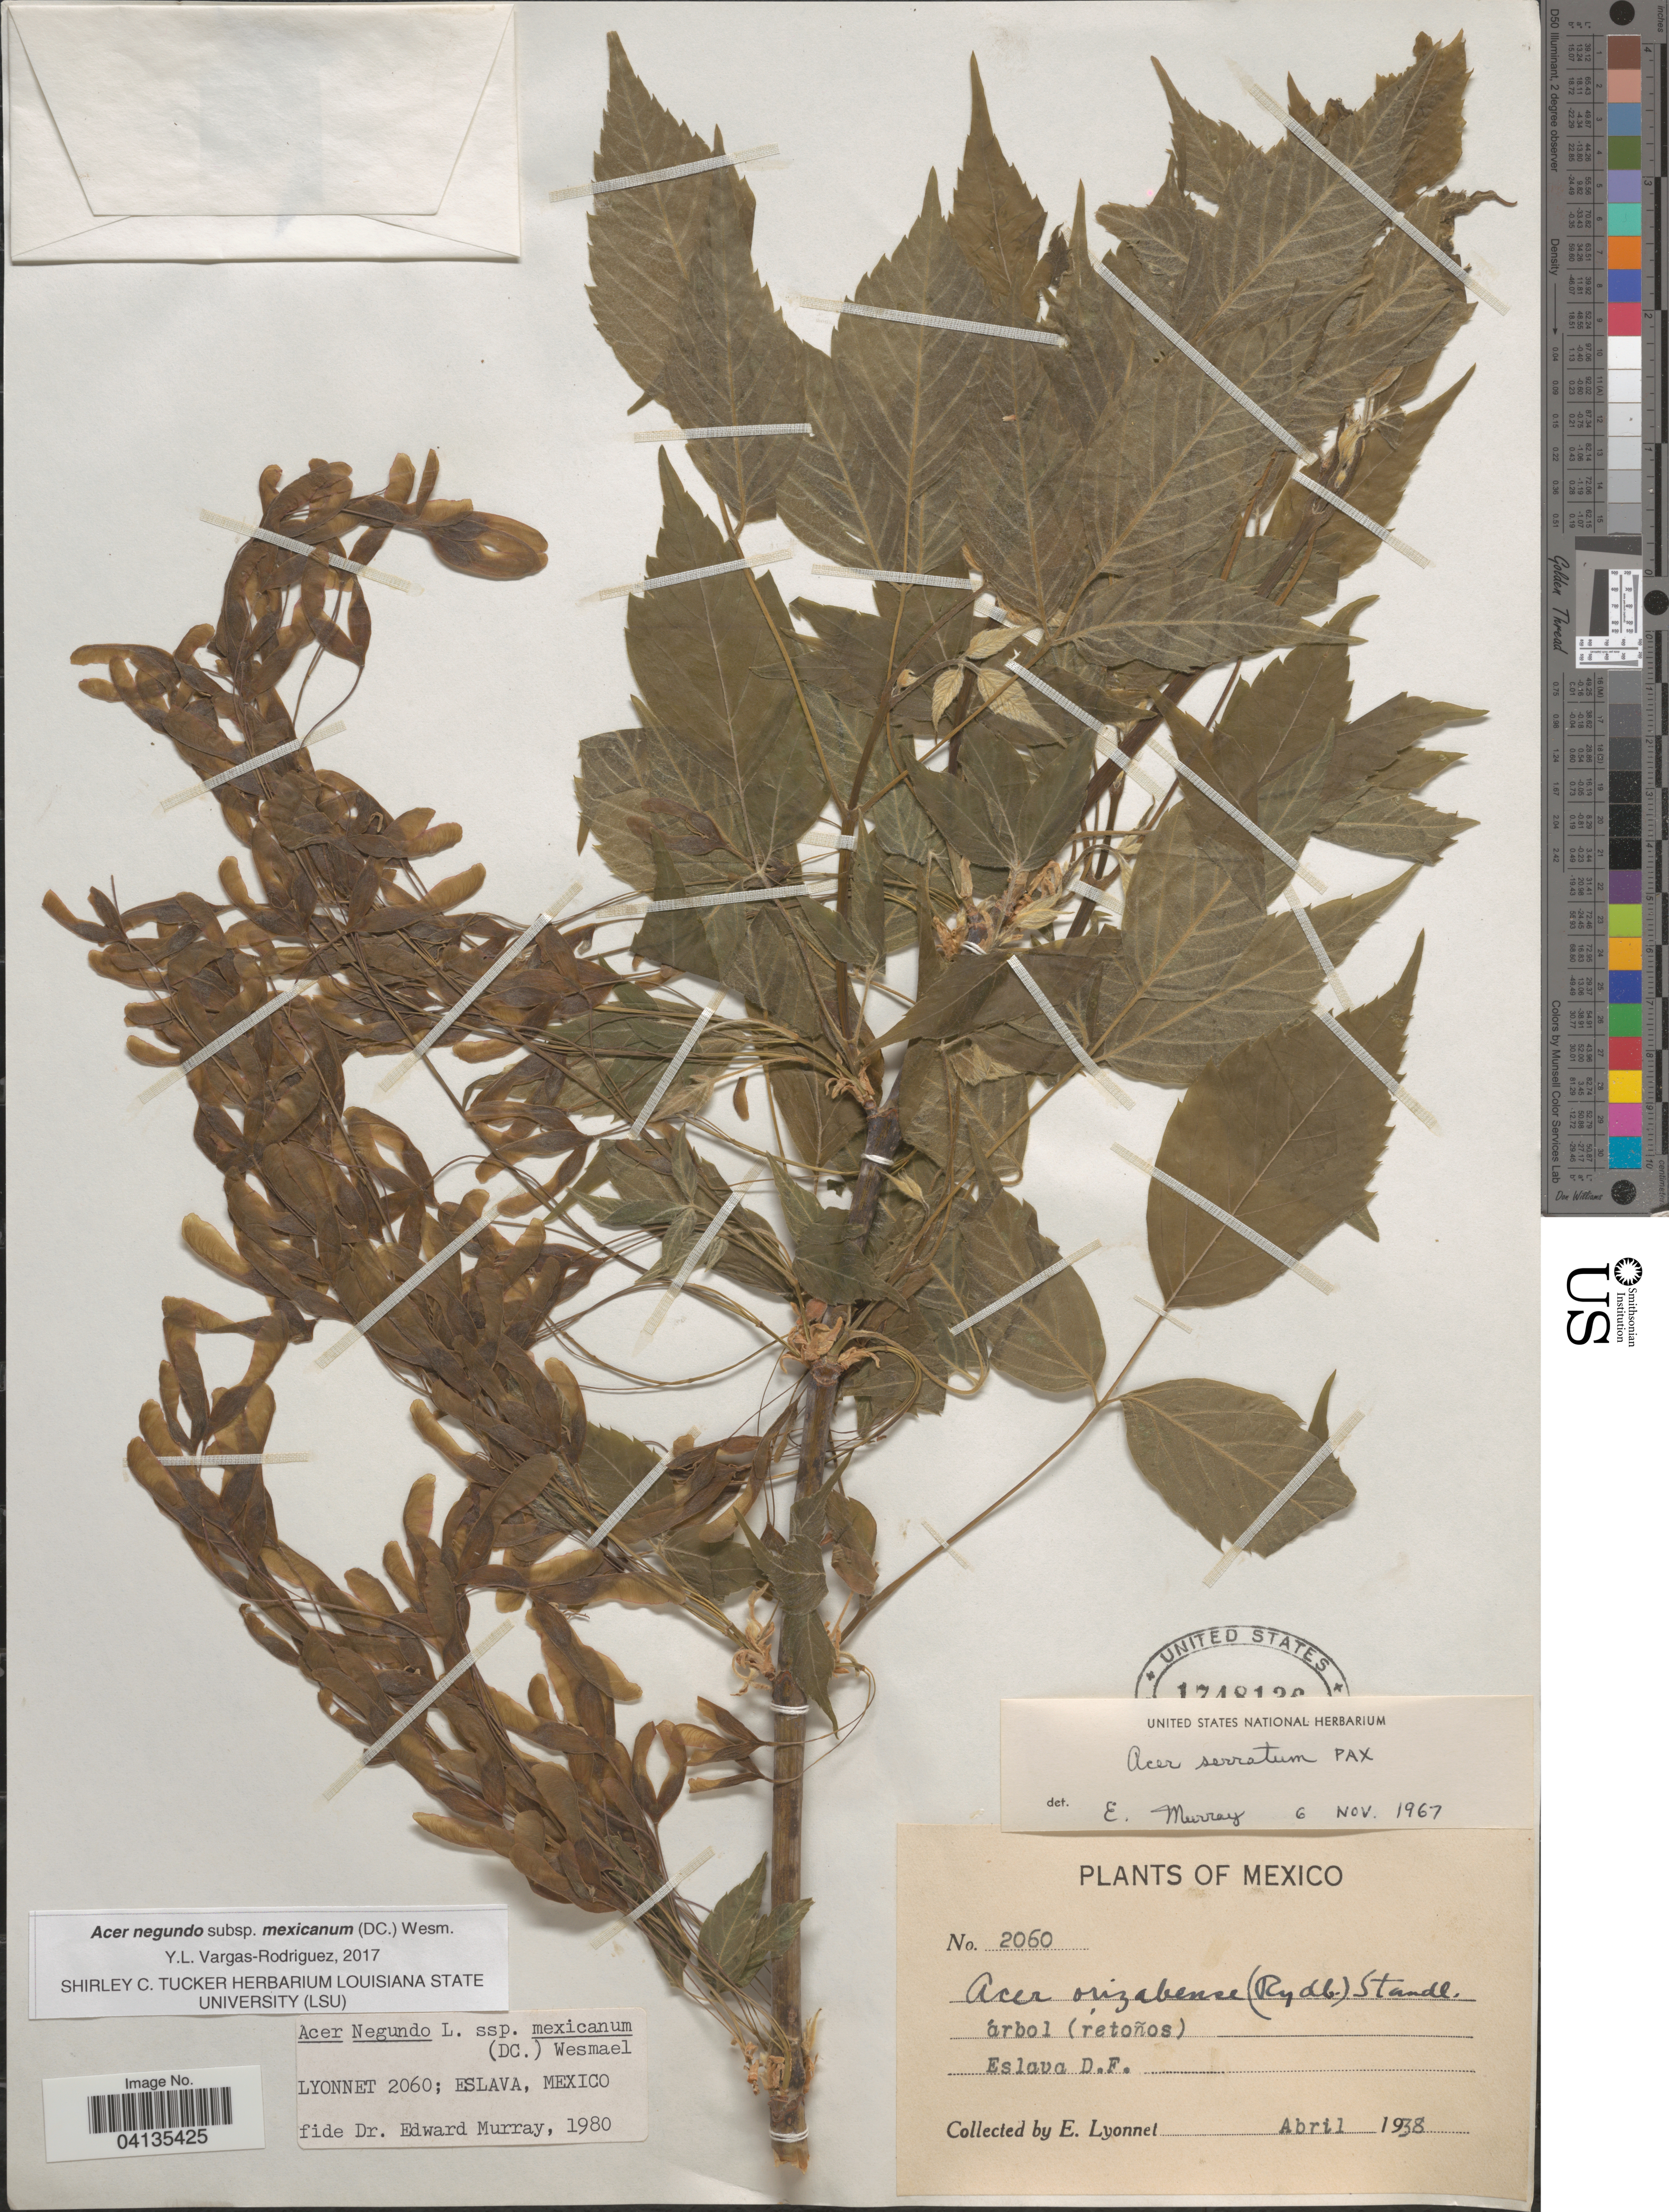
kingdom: Plantae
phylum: Tracheophyta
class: Magnoliopsida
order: Sapindales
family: Sapindaceae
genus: Acer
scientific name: Acer negundo subsp. mexicanum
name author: (DC.) Wesm.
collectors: E. Lyonnet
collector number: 2060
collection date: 1938-04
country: Mexico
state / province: Distrito Federal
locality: Eslava.